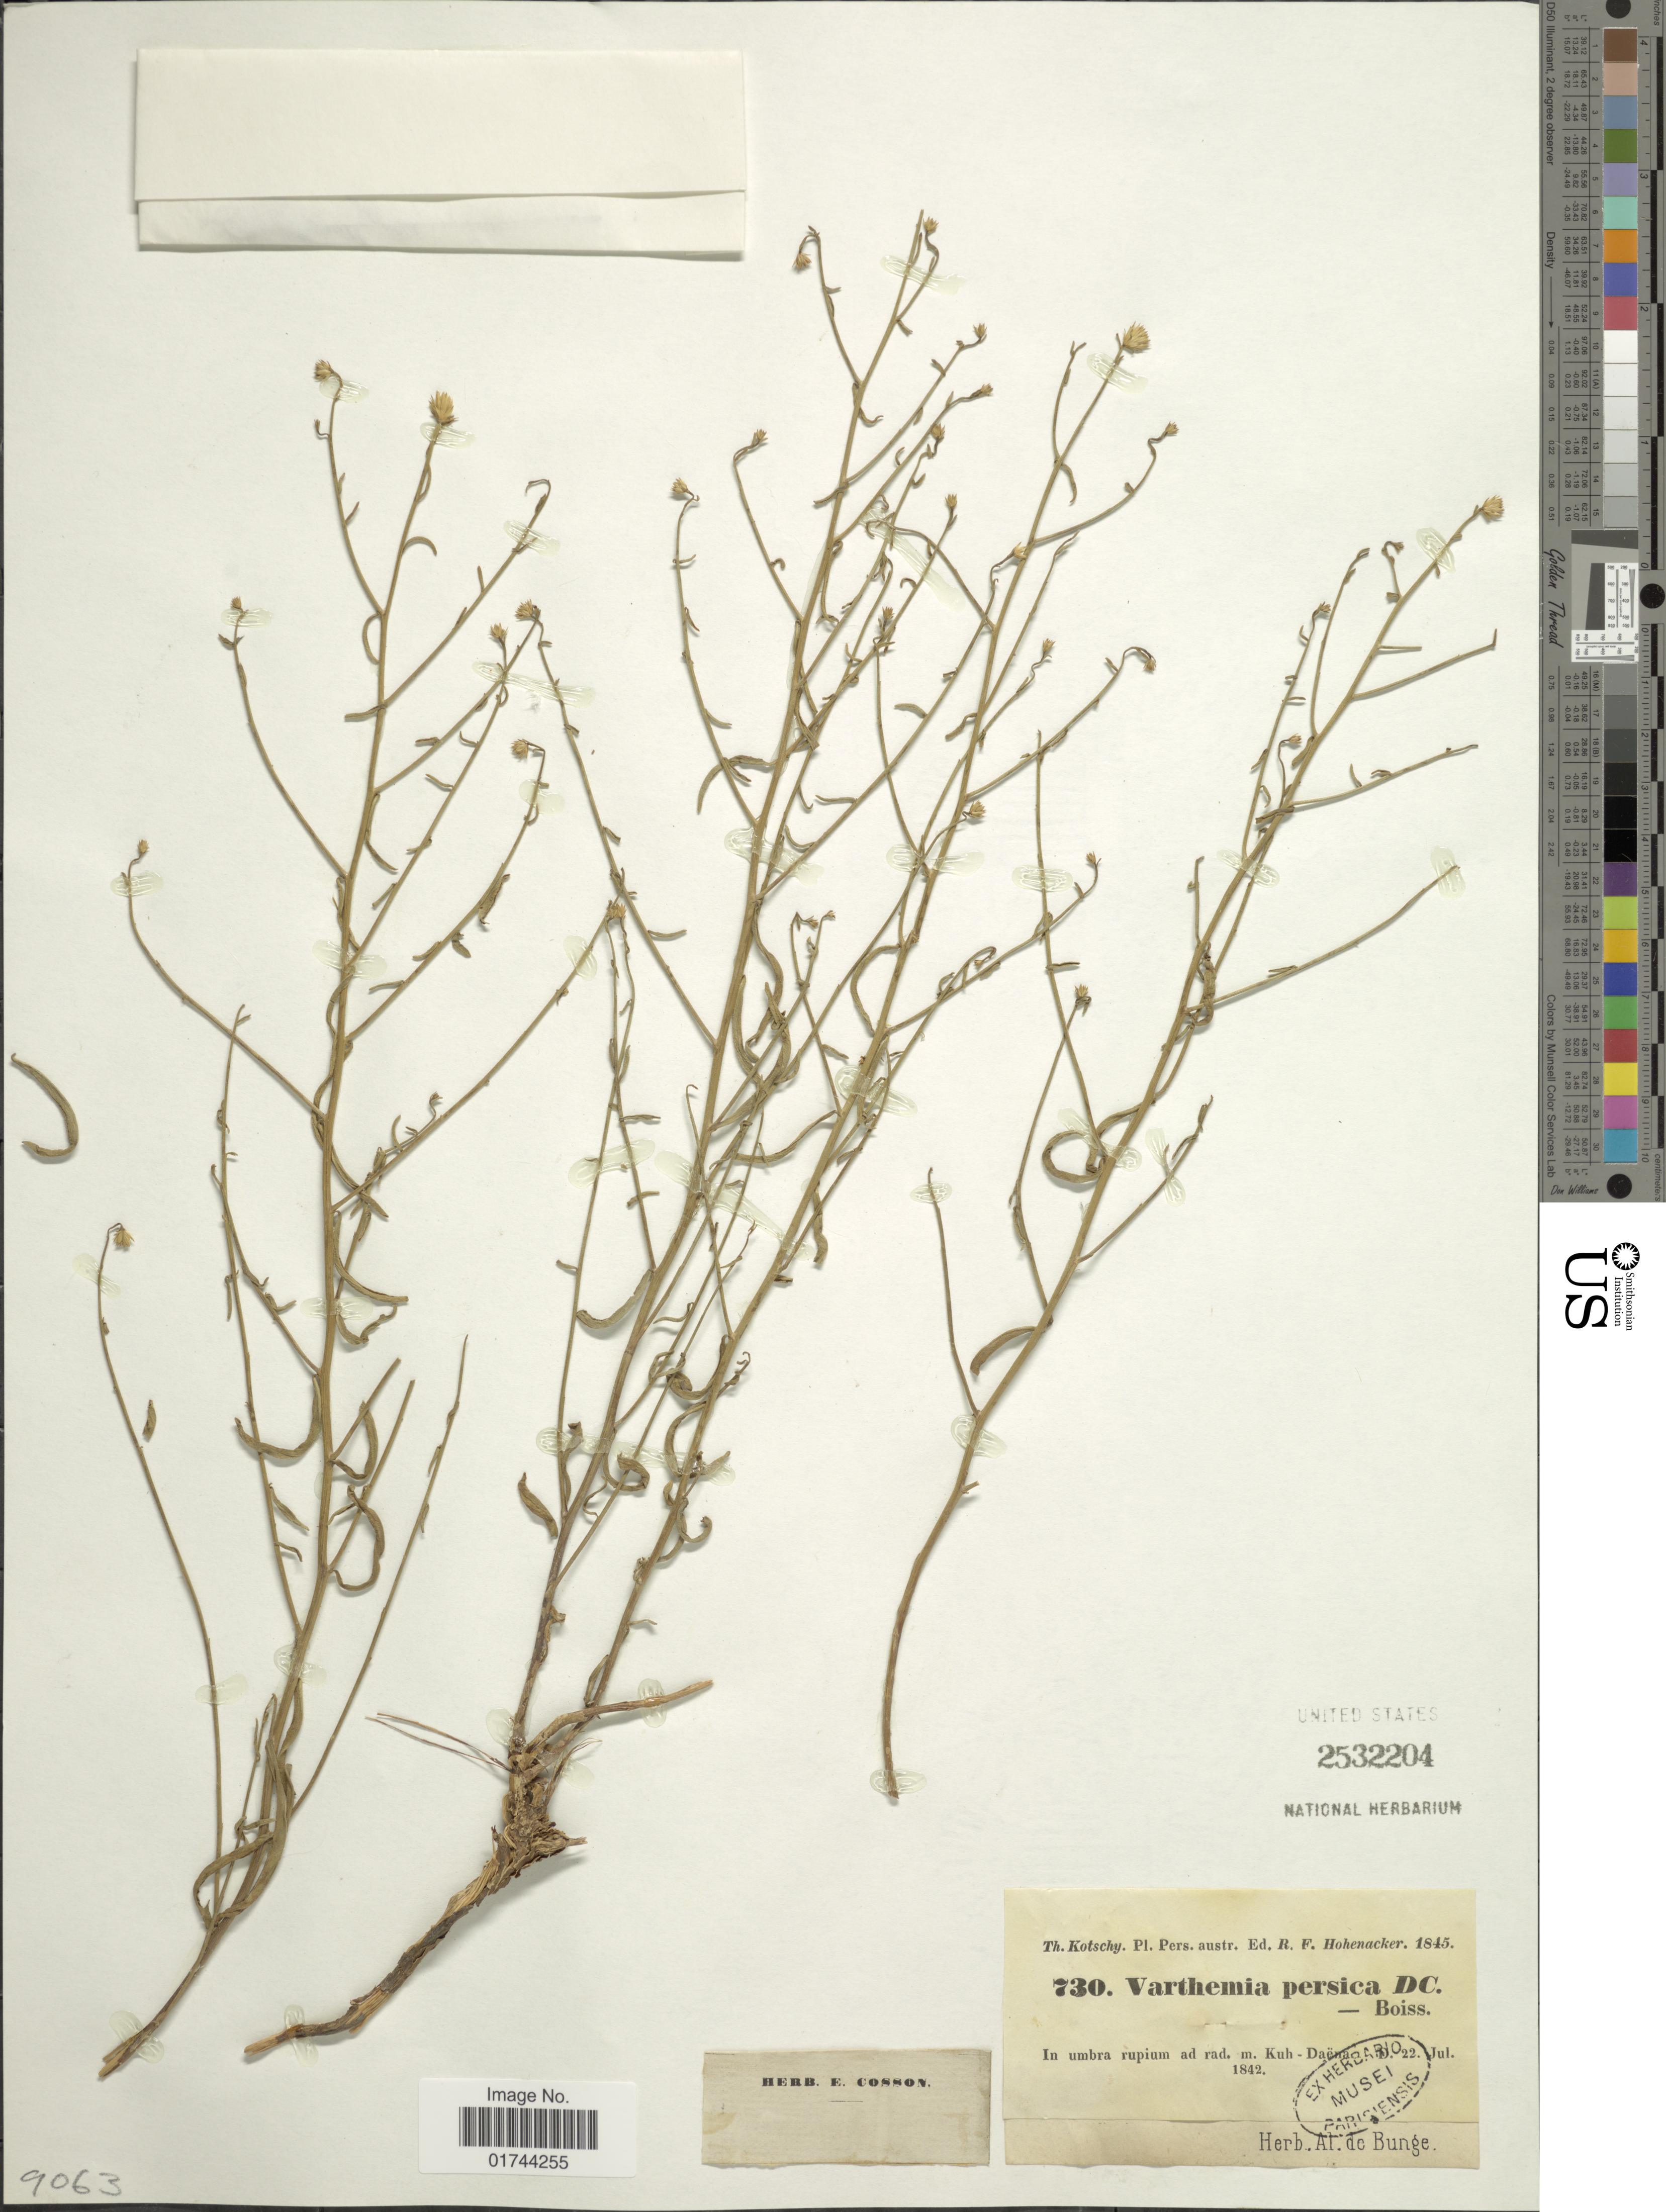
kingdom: Plantae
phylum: Tracheophyta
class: Magnoliopsida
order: Asterales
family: Asteraceae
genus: Varthemia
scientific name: Varthemia persica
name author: DC.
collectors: K. G. Kotschy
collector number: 730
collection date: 1842-07-22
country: Iran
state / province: Esfahan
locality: Un umbra rupium ad rad. m. Kuh- Daena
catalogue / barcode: US 2532204